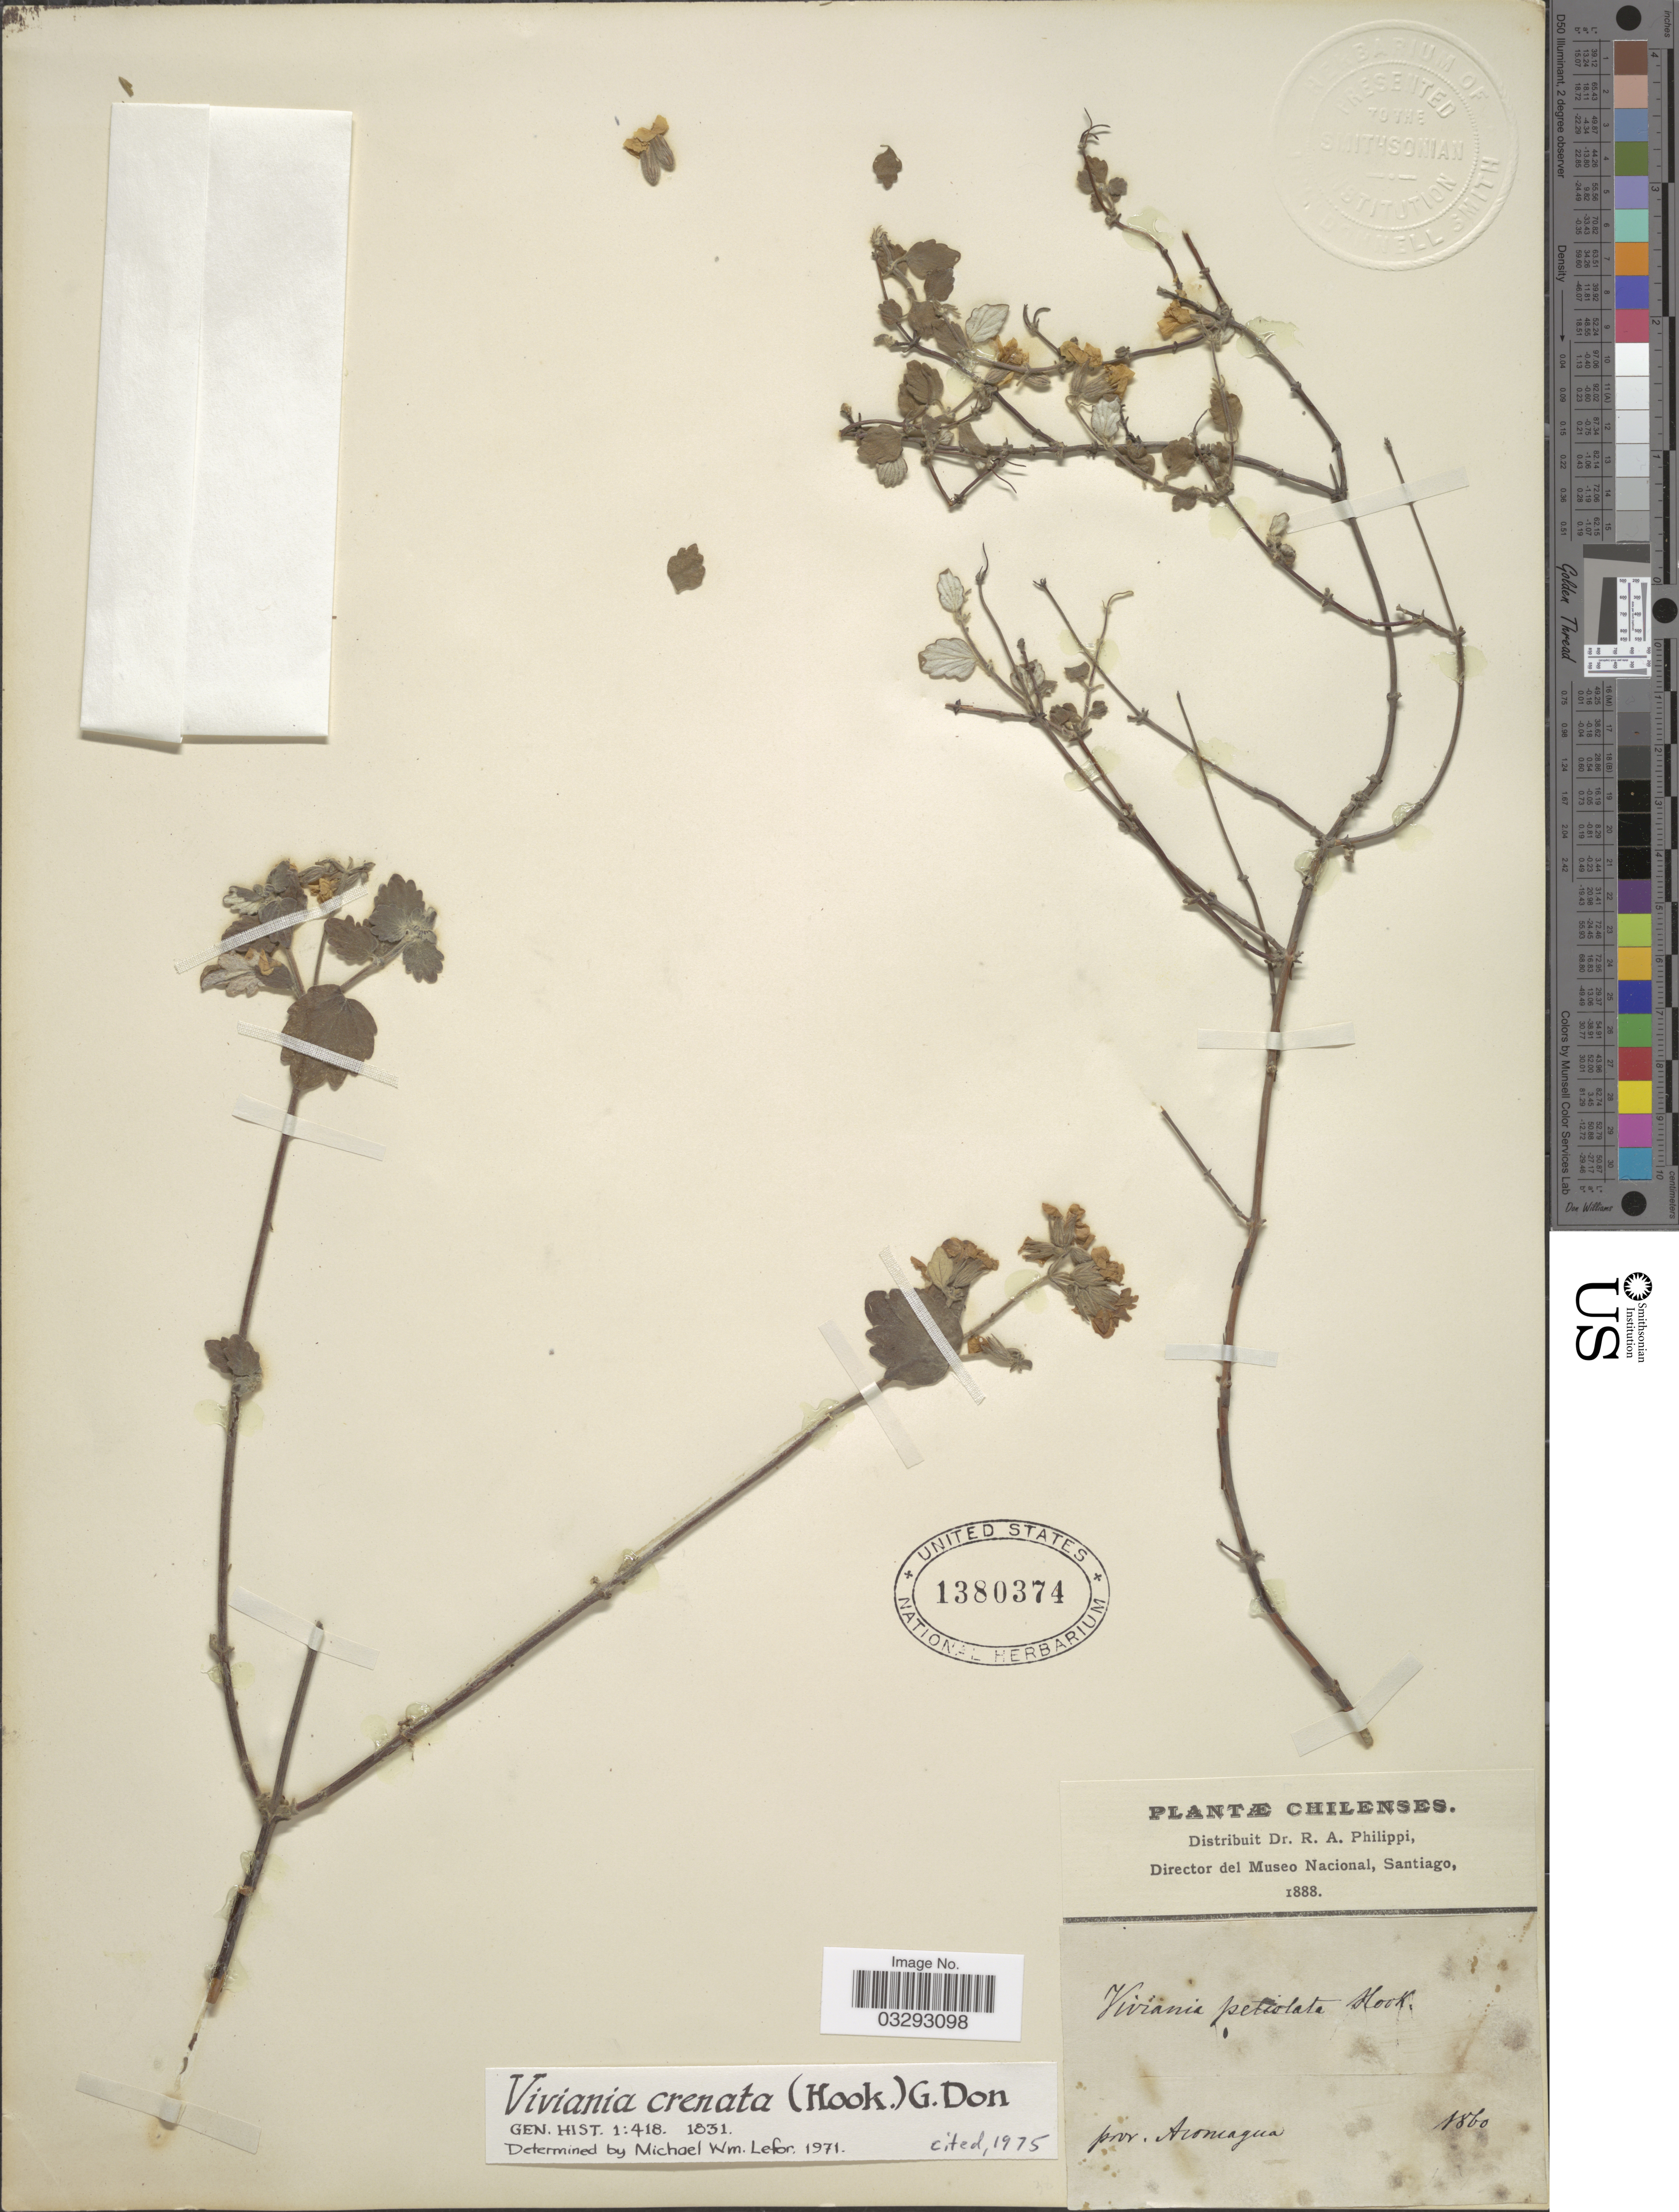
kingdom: Plantae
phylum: Tracheophyta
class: Magnoliopsida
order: Geraniales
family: Vivianiaceae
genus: Viviania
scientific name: Viviania crenata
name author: (Hook.) G. Don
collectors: ex. herb. R.A. Philippi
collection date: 1860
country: Chile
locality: Prov. Anconcagua.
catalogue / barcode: US 1380374